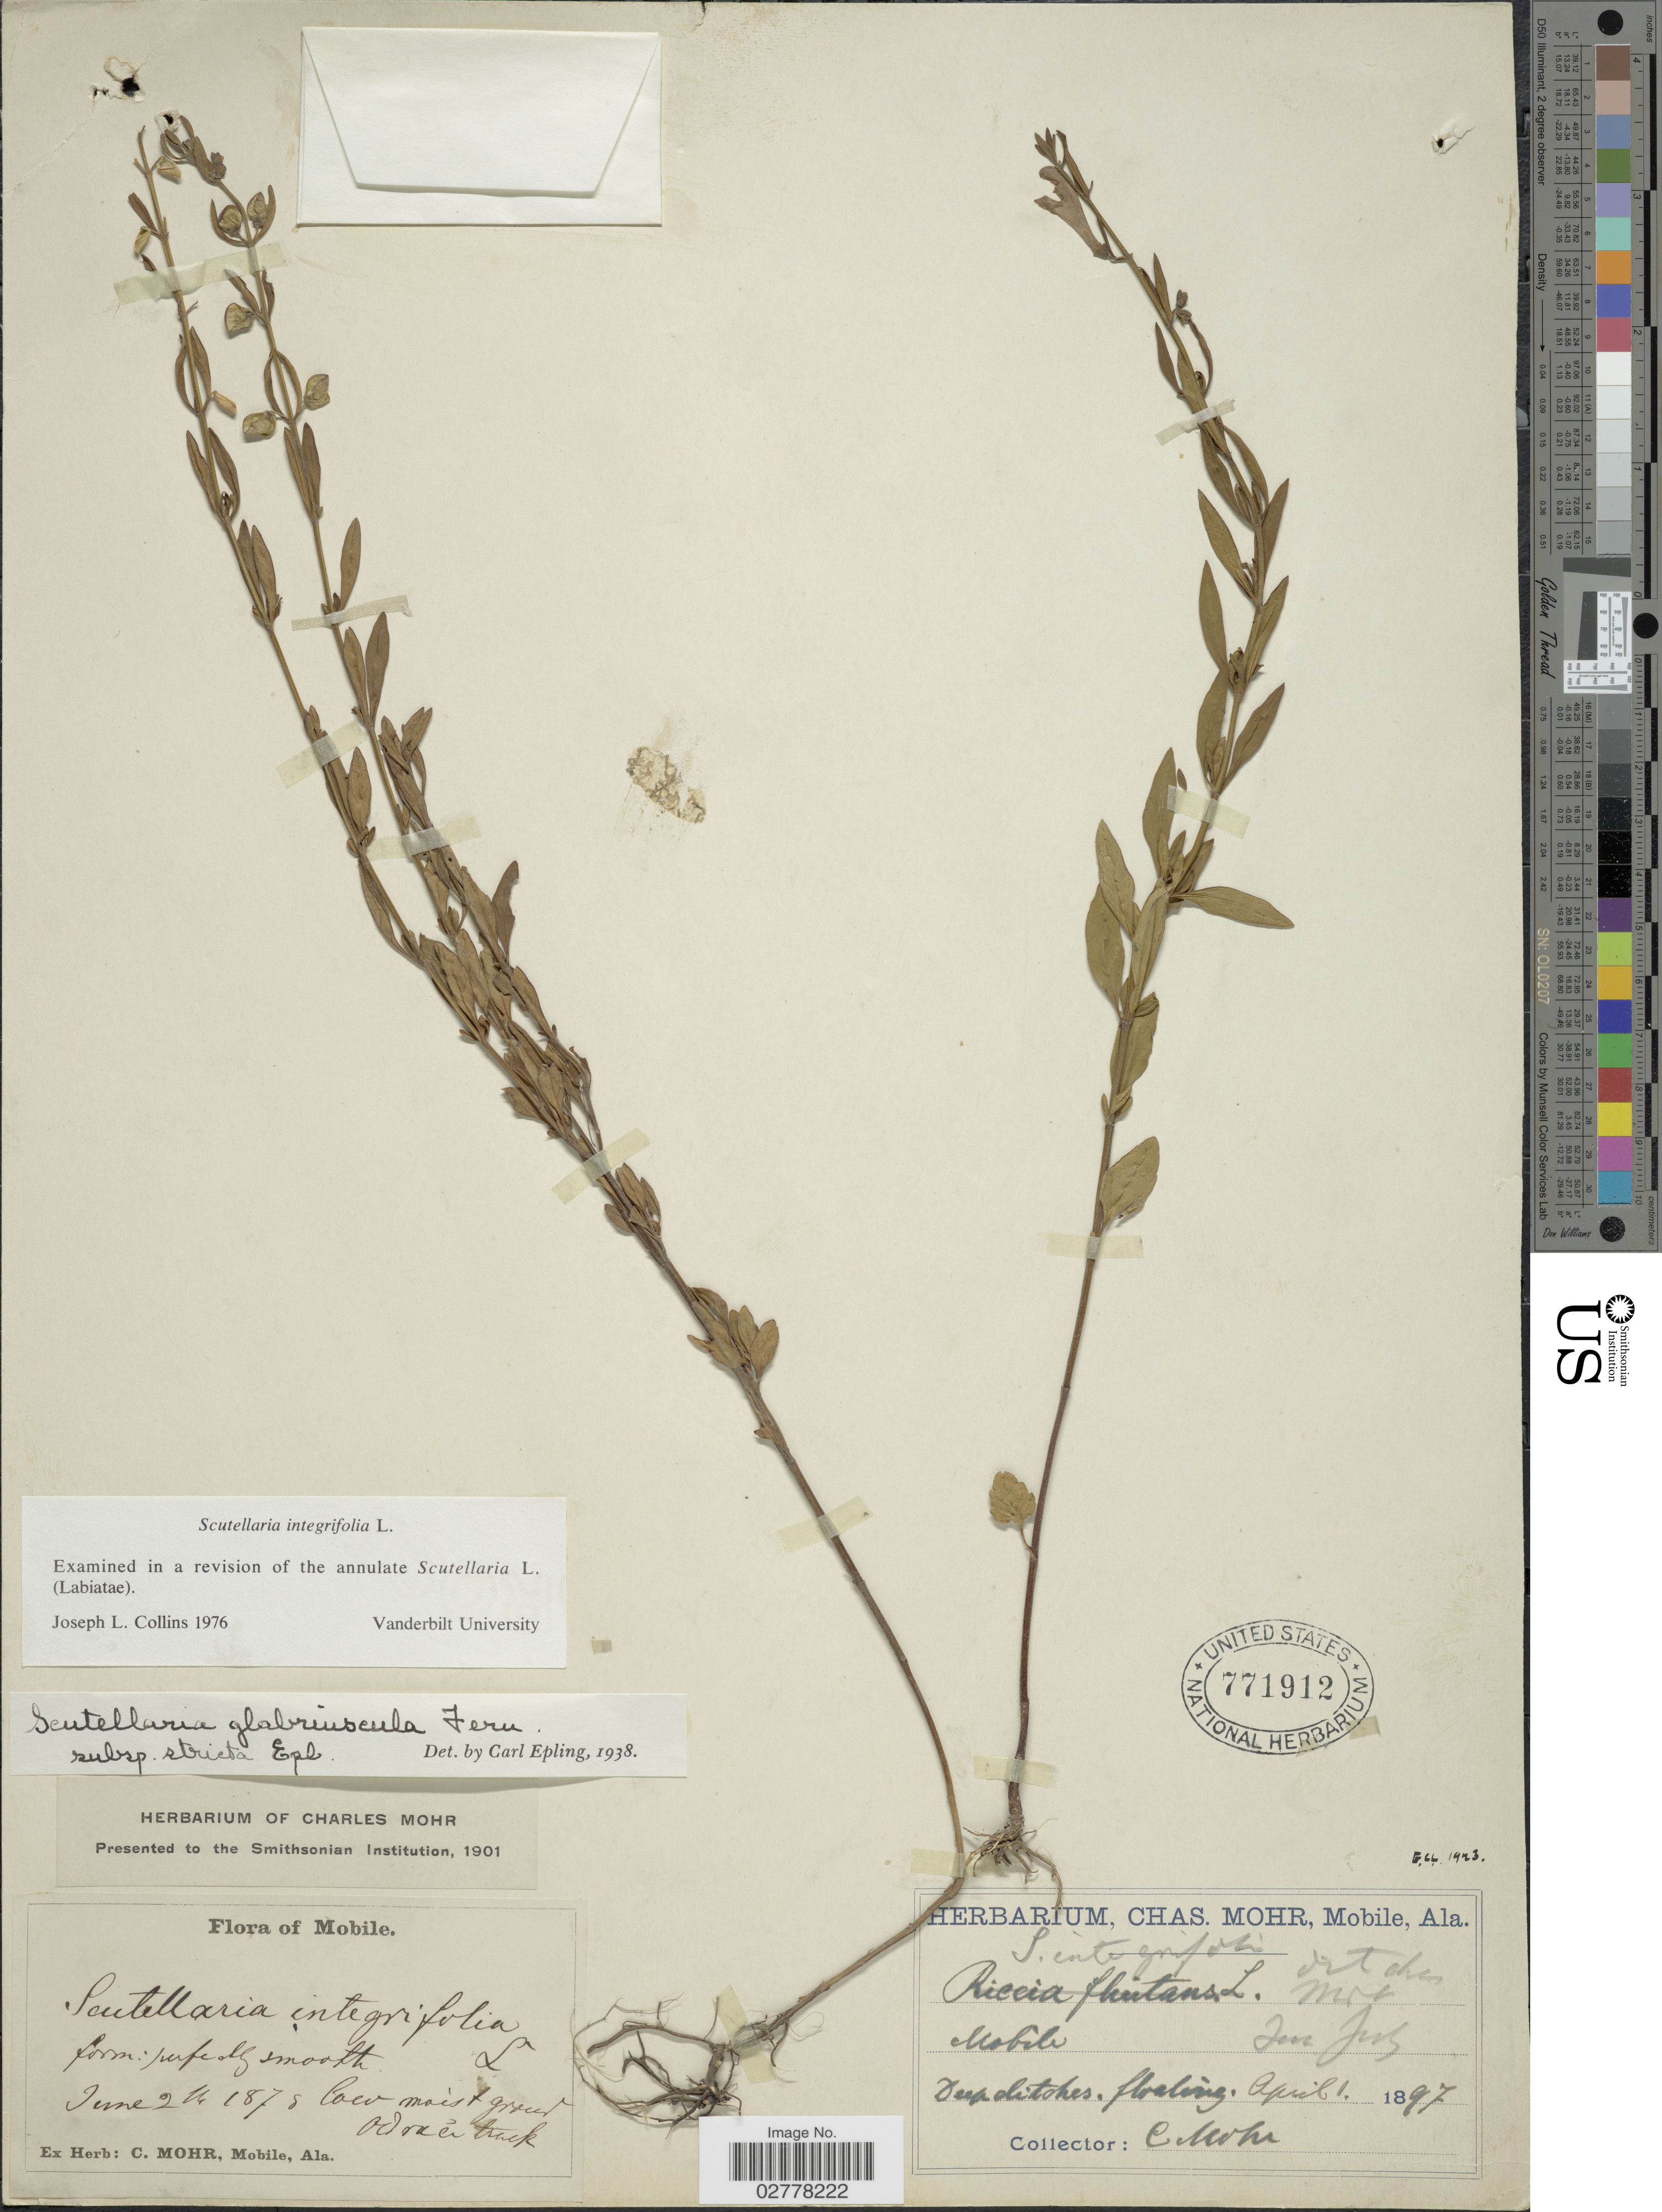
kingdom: Plantae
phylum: Tracheophyta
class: Magnoliopsida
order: Lamiales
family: Lamiaceae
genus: Scutellaria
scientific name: Scutellaria integrifolia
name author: L.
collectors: ex herb. C. Mohr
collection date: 1875-06-02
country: United States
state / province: Alabama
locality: Mobile.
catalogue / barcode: US 771912